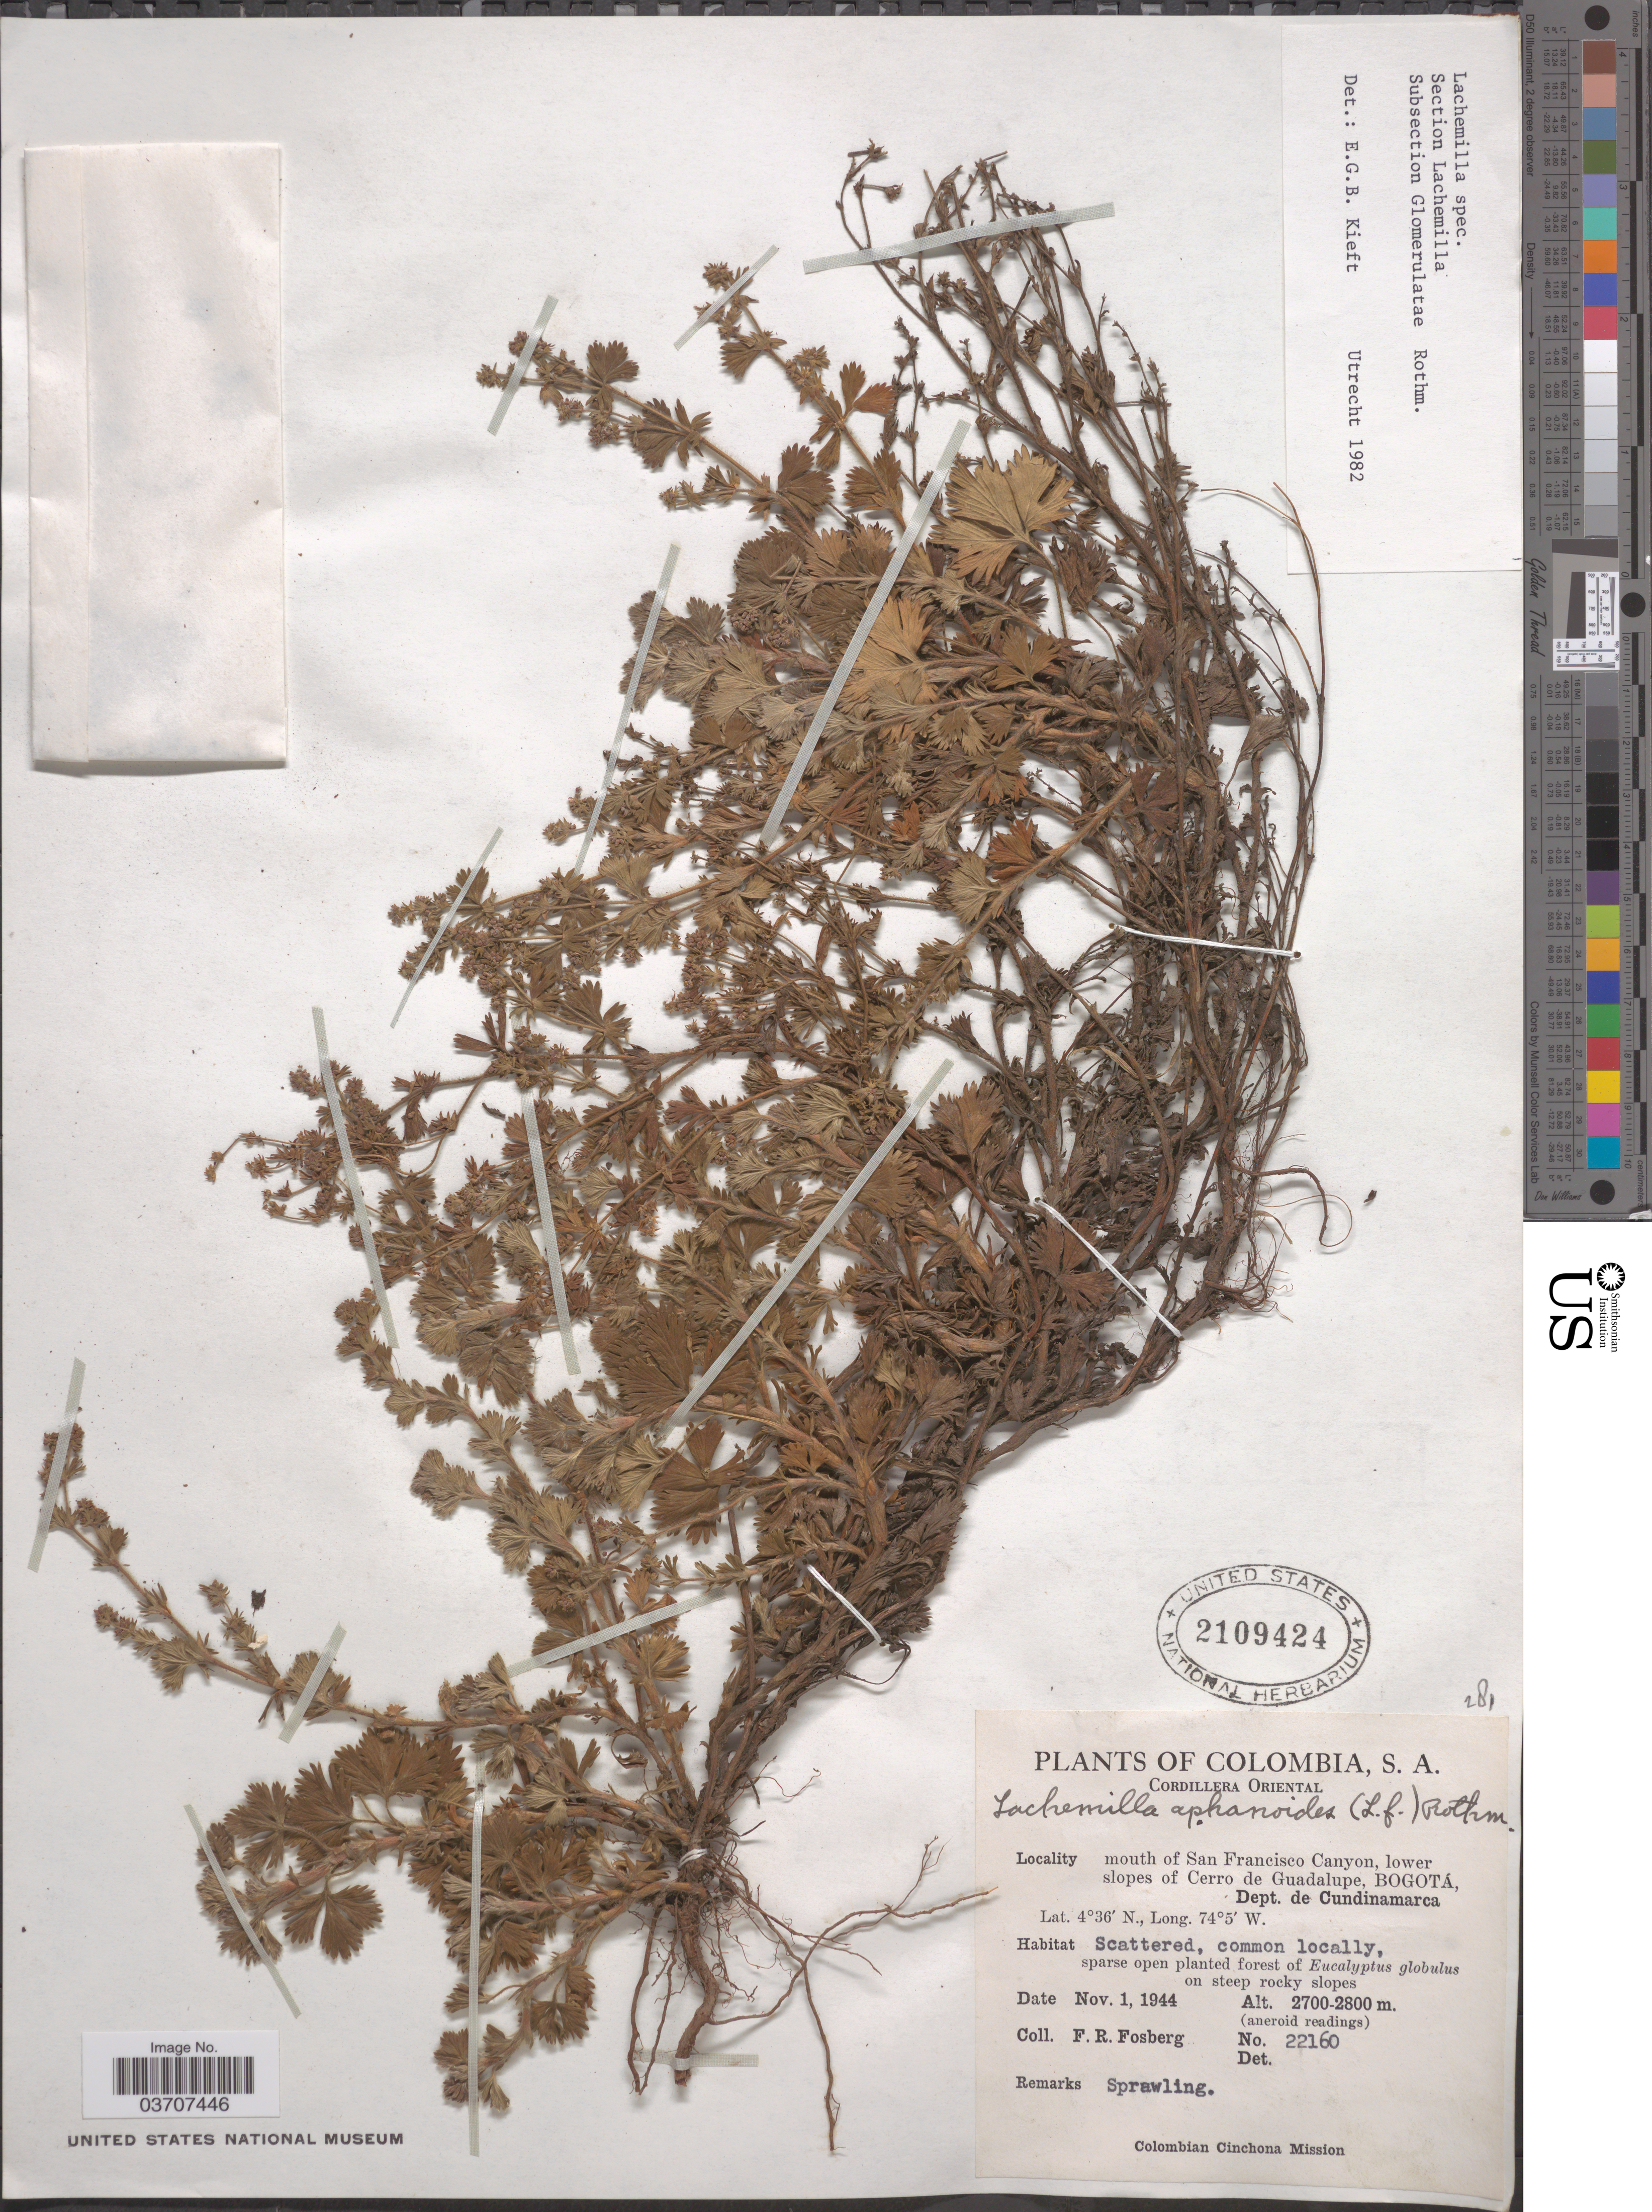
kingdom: Plantae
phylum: Tracheophyta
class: Magnoliopsida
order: Rosales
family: Rosaceae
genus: Lachemilla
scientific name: Lachemilla sp.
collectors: F. R. Fosberg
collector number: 22160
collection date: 1944-11-01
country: Colombia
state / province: Cundinamarca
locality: Cordillera Oriental. Mouth of San Francisco Canyon, lower slopes of Cerro de Guadalupe, Bogotá, Dept. de Cundinamarca.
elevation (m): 2700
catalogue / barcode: US 2109424